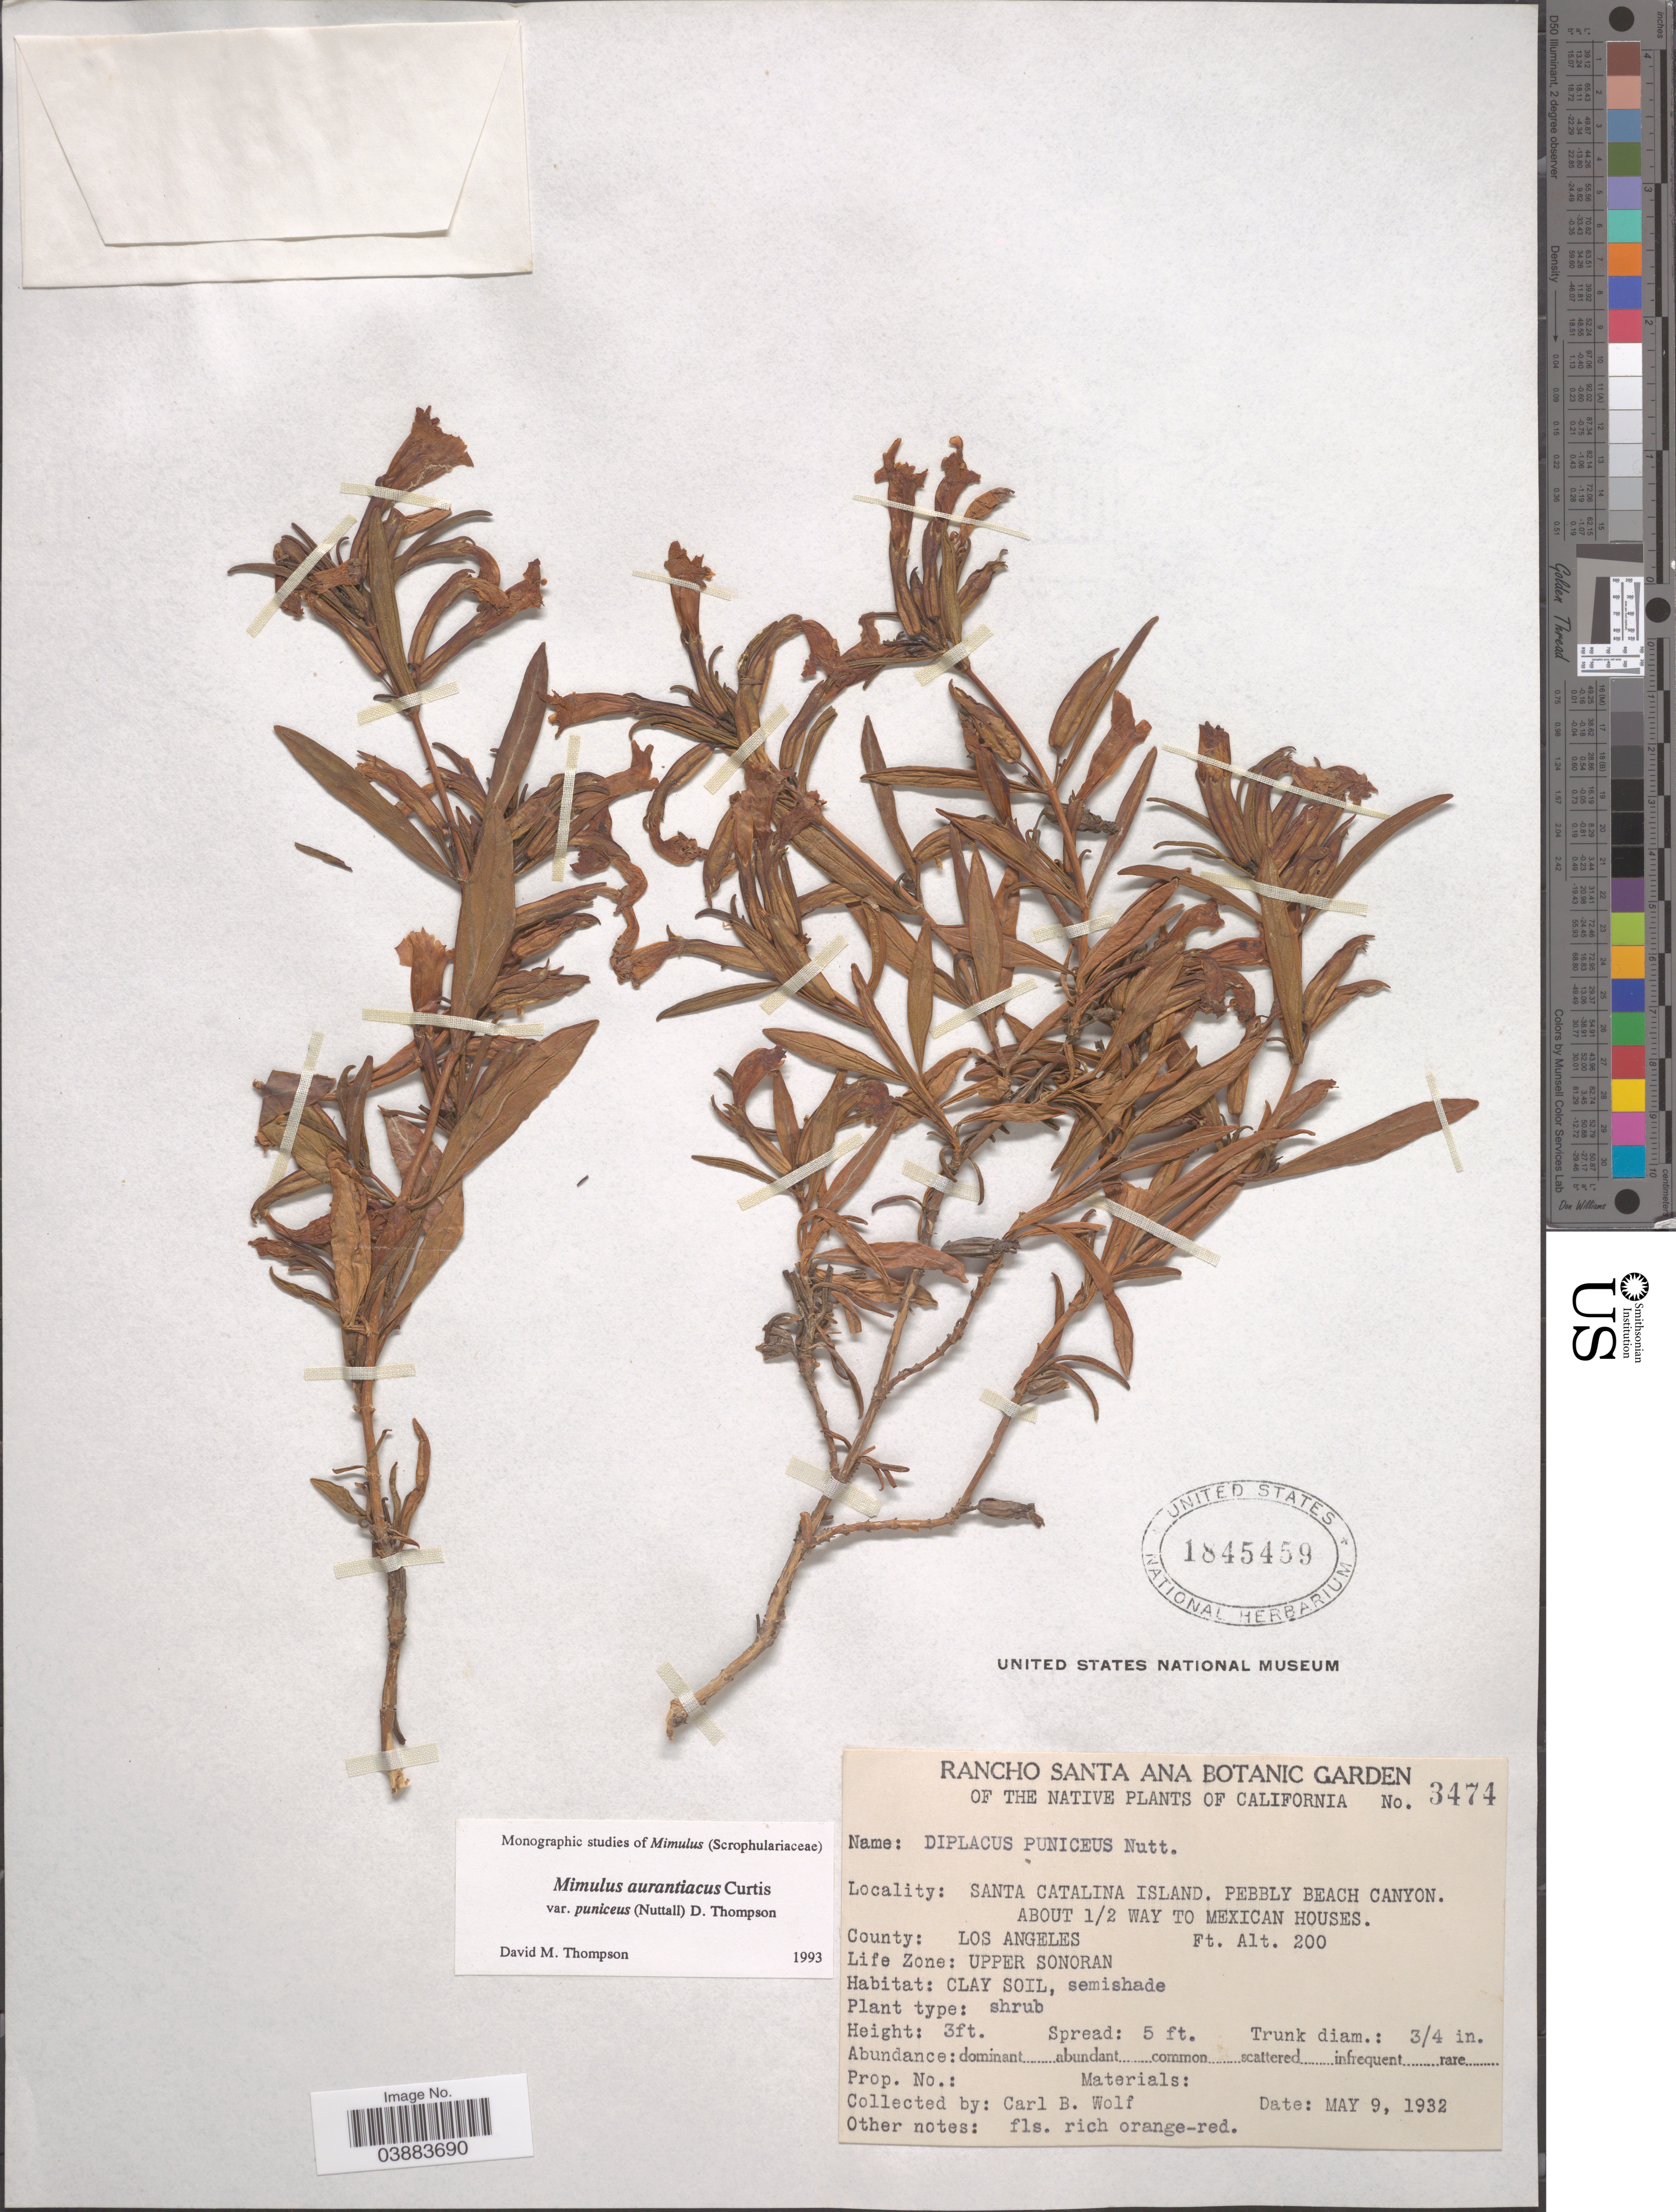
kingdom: Plantae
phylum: Tracheophyta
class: Magnoliopsida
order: Lamiales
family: Phrymaceae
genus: Diplacus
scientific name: Diplacus aurantiacus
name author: (Curtis) Jeps.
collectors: C. B. Wolf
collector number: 3474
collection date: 1932-05-09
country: United States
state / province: California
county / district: Los Angeles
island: Santa Catalina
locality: Santa Catalina Island, Pebbly Beach Canyon, About ½ way to Mexican Houses. County: Los Angeles. Life Zone: Upper Sonoran.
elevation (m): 61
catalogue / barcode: US 1845459